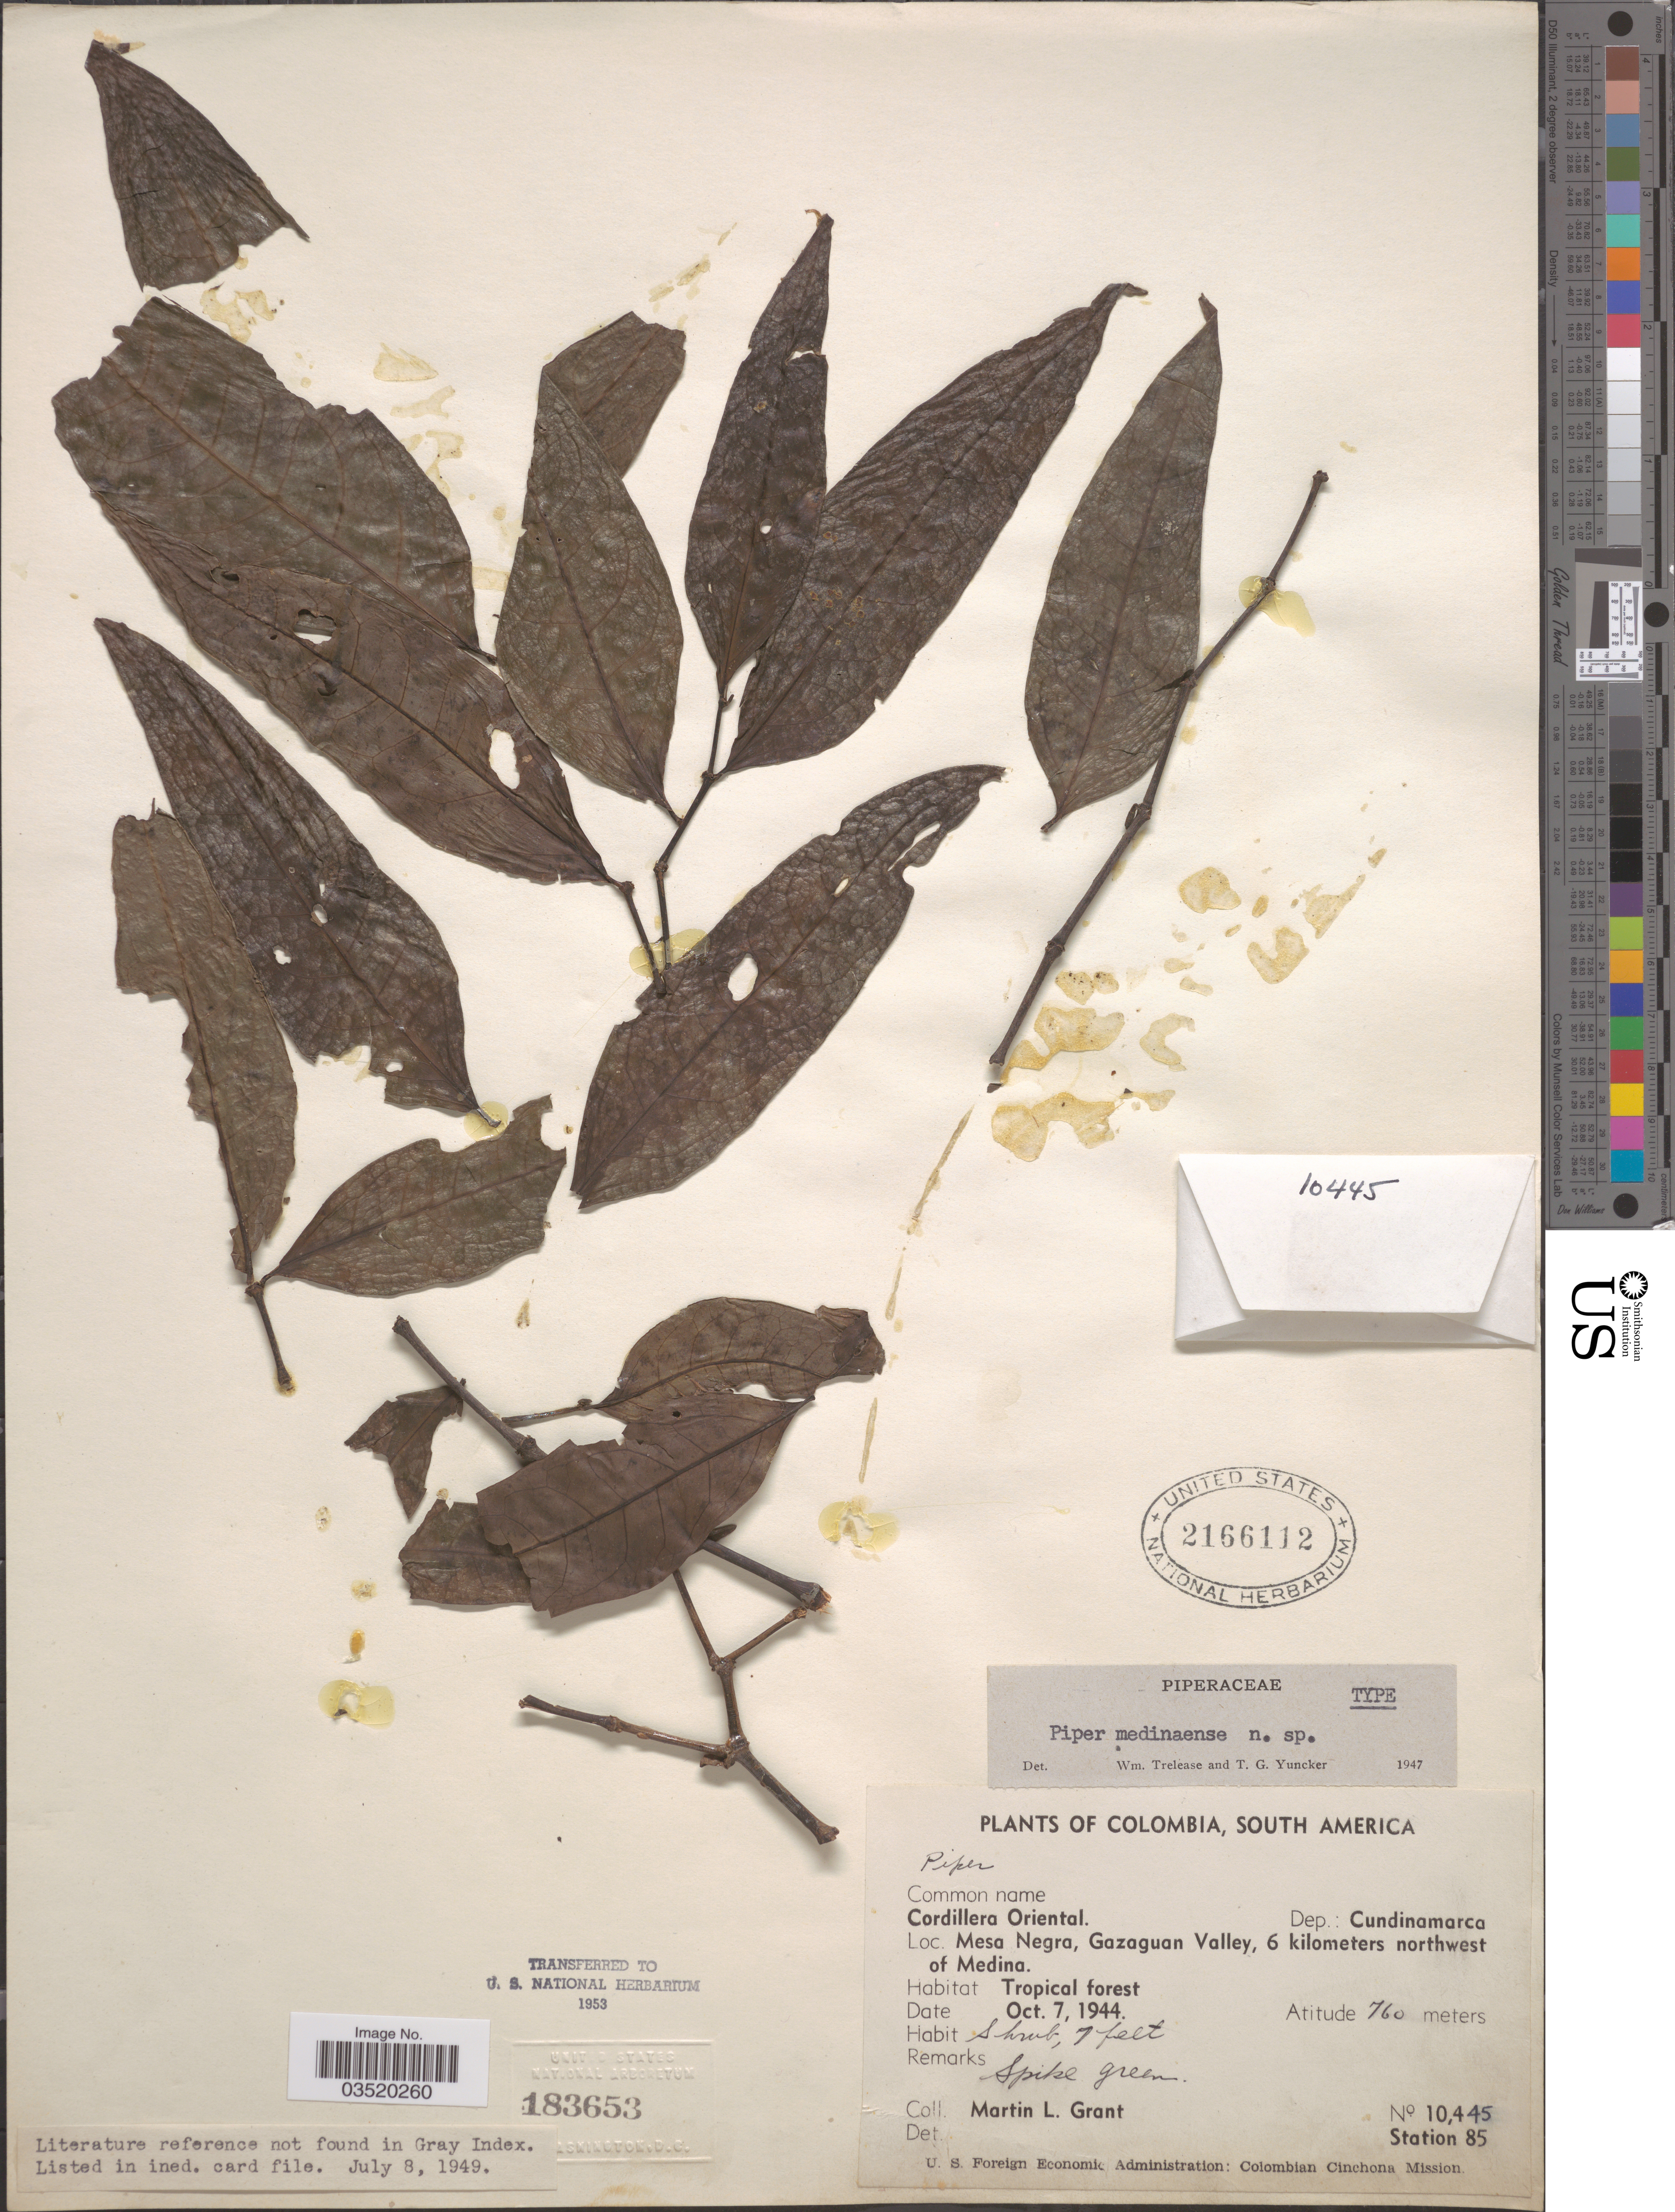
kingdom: Plantae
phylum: Tracheophyta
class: Magnoliopsida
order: Piperales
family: Piperaceae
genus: Piper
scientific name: Piper medinaense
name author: Yunck.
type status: Isotype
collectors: M. L. Grant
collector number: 10445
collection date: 1944-10-07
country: Colombia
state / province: Cundinamarca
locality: Cordillera Oriental. Dep.: Cundinamarca. Mesa Negra, Gazaguan Valley, 6 kilometers northwest of Medina. Station 85 [unsure placement].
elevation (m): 760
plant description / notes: ISOTYPE OF: Piper medinaense Yunck., Piperac. N. South Amer. 1: 386, f. 346. 1950.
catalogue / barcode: US 2166112